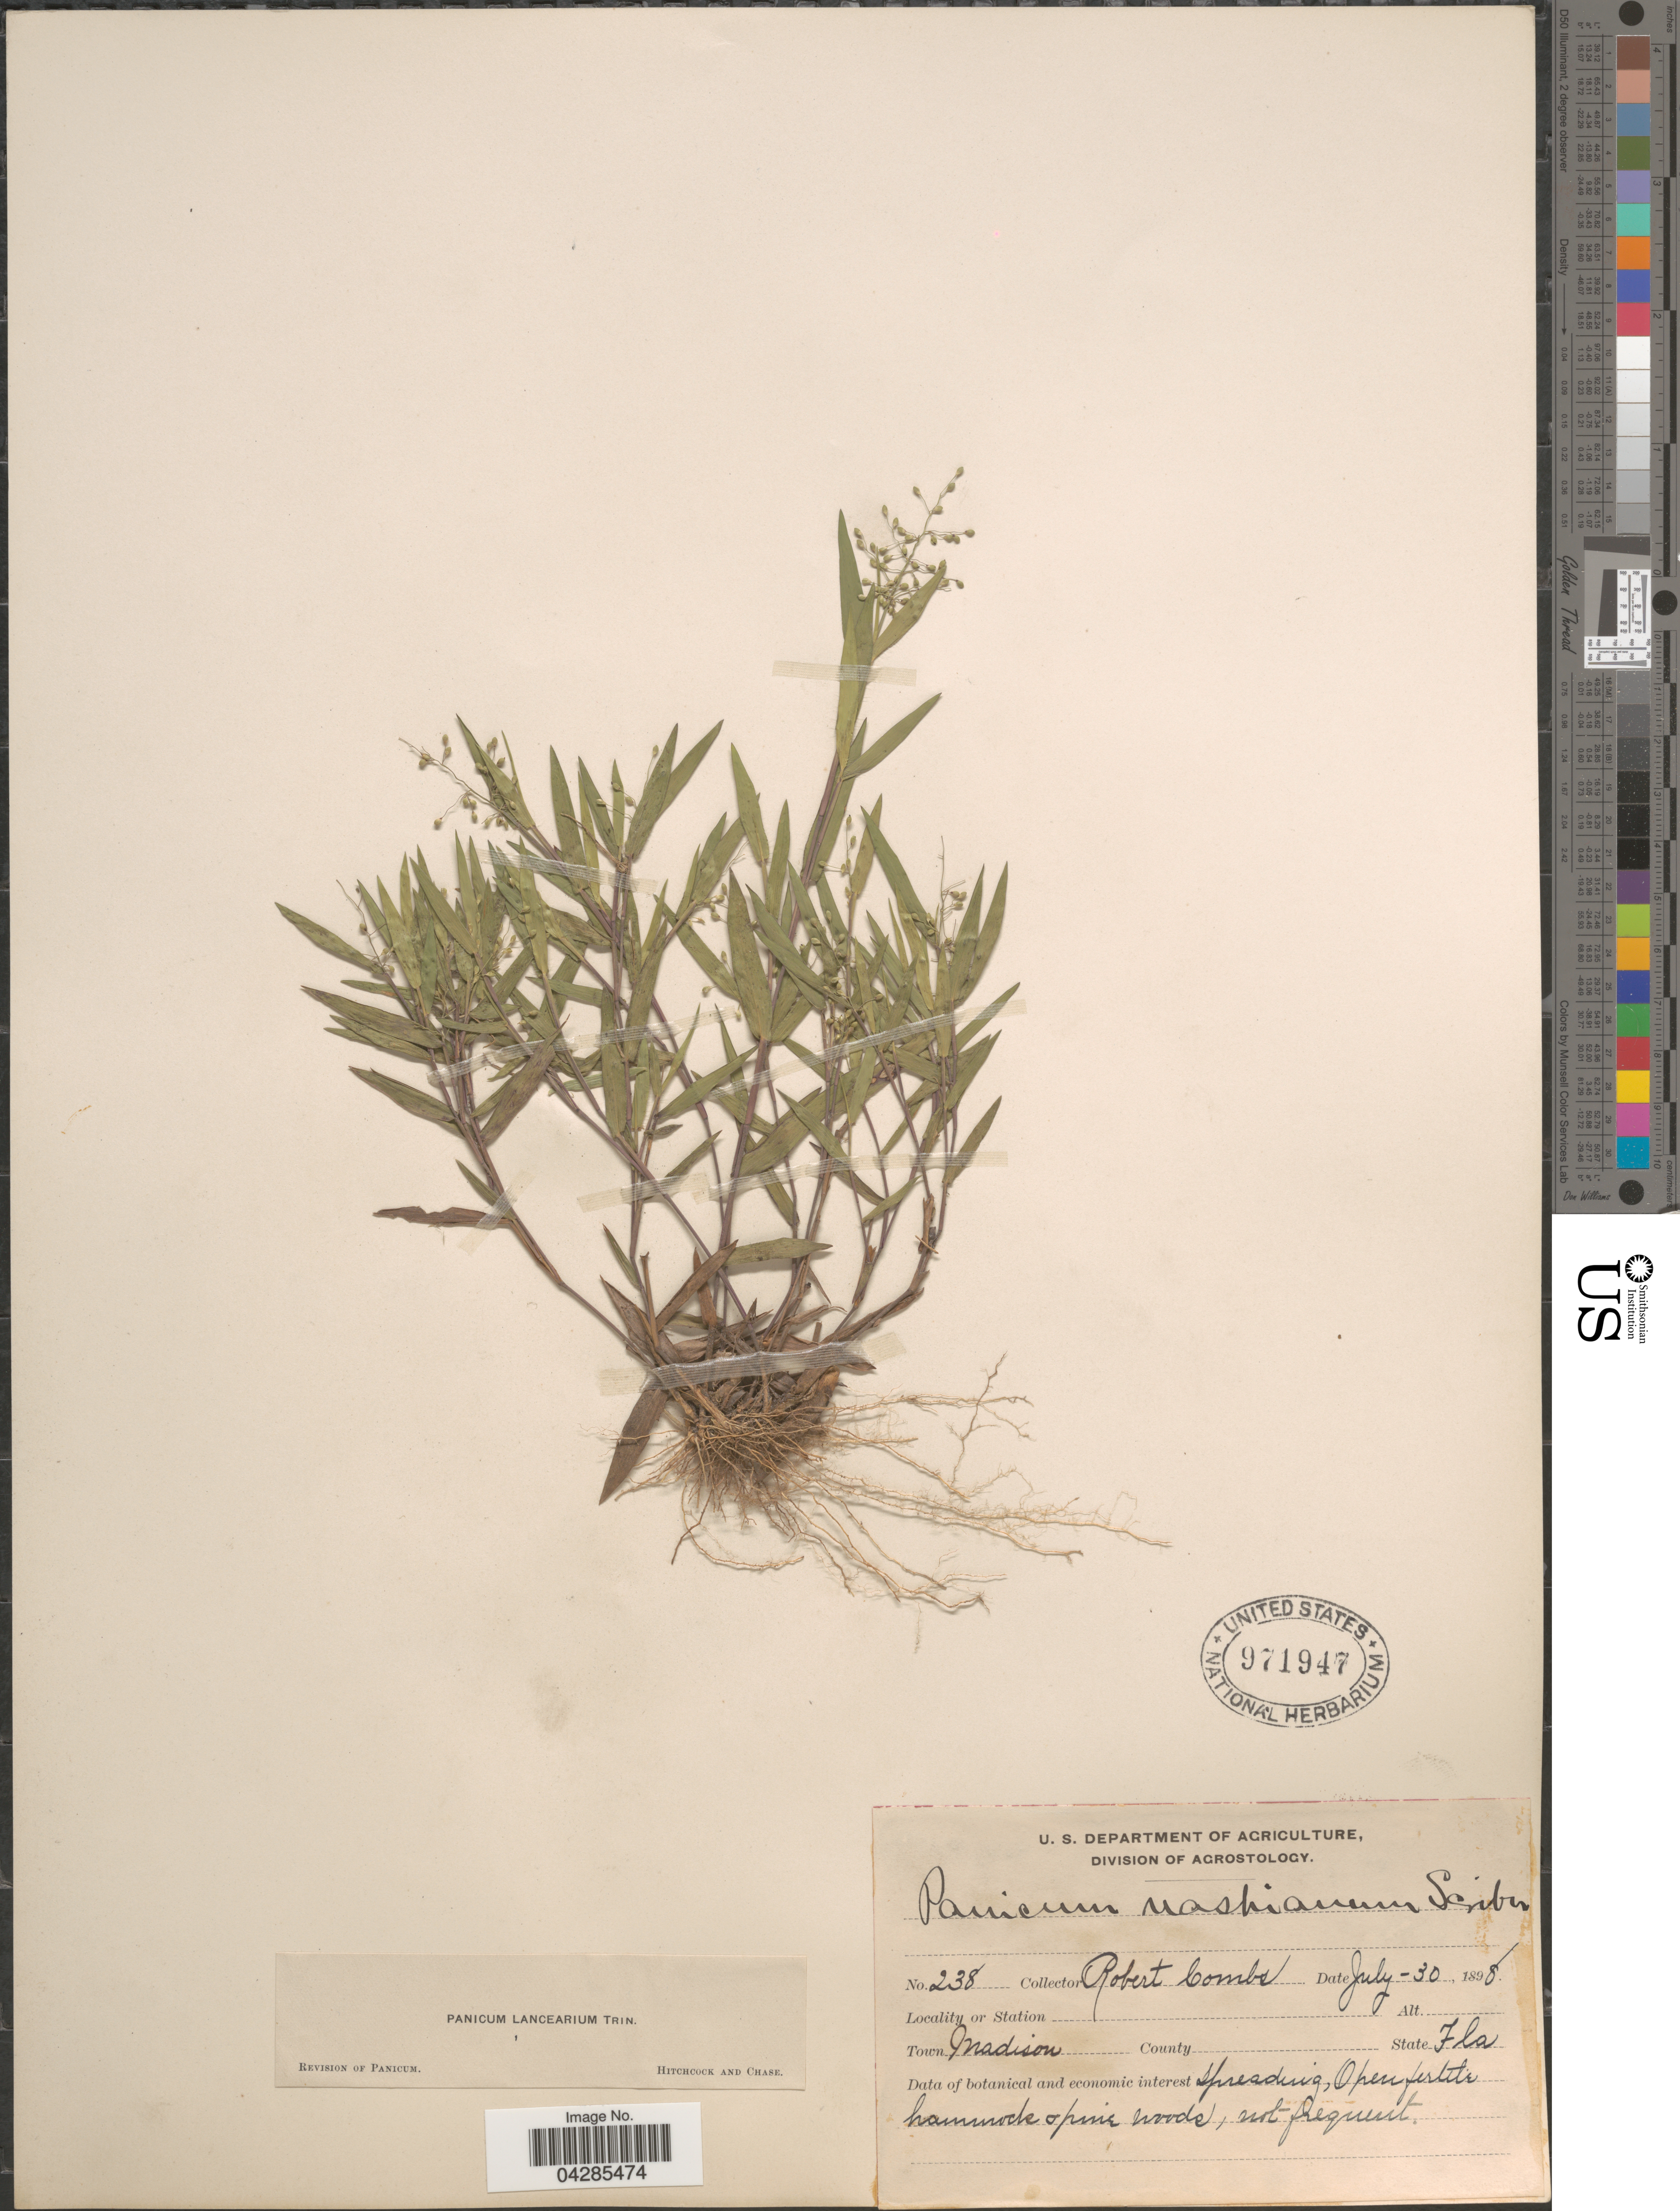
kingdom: Plantae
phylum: Tracheophyta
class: Liliopsida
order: Poales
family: Poaceae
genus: Dichanthelium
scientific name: Dichanthelium portoricense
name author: (Desv. ex Ham.) B.F. Hansen & Wunderlin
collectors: R. Combs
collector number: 238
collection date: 1898-07-30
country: United States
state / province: Florida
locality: Town Madison.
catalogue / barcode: US 971947